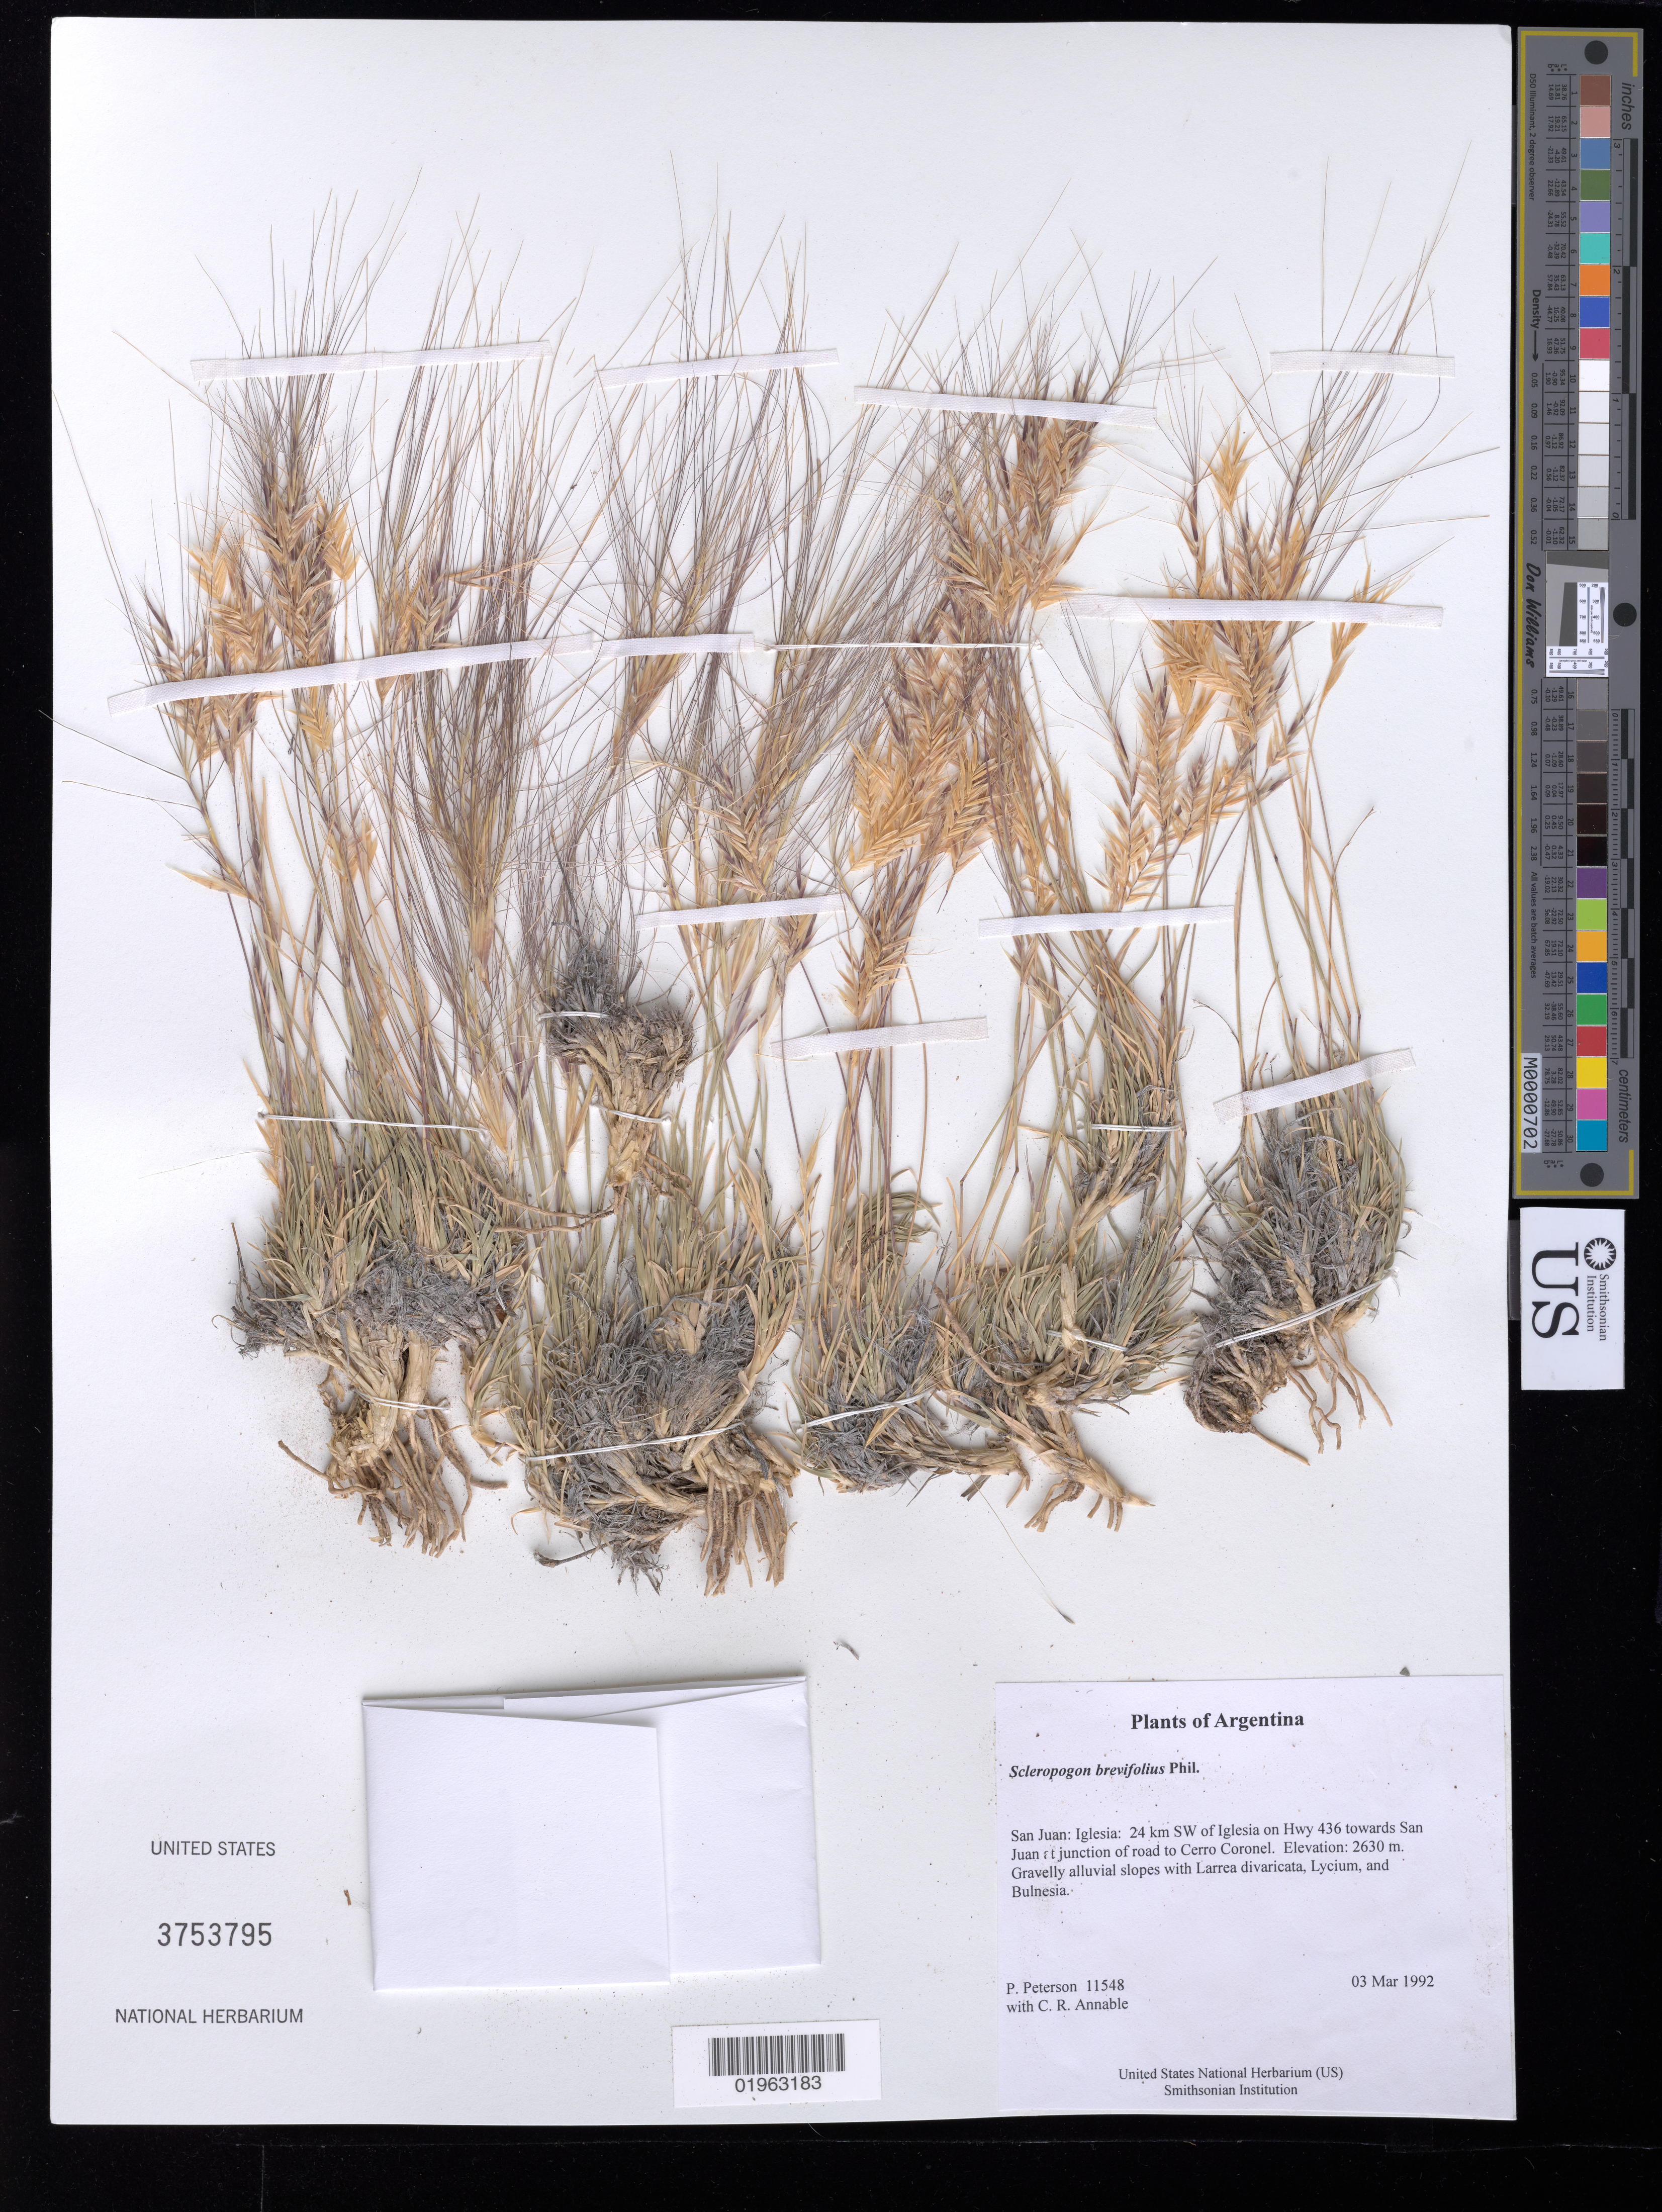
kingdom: Plantae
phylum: Tracheophyta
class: Liliopsida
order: Poales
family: Poaceae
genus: Scleropogon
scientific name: Scleropogon brevifolius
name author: Phil.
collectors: P. M. Peterson & C. R. Annable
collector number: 11548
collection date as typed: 03 Mar 1992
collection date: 1992-03-03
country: Argentina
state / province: San Juan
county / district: Iglesia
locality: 24 km SW of Iglesia on Hwy 436 towards San Juan at junction of road to Cerro Coronel.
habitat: Gravelly alluvial slopes with Larrea divaricata, Lycium, and Bulnesia.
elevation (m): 2630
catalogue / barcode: US 3753795